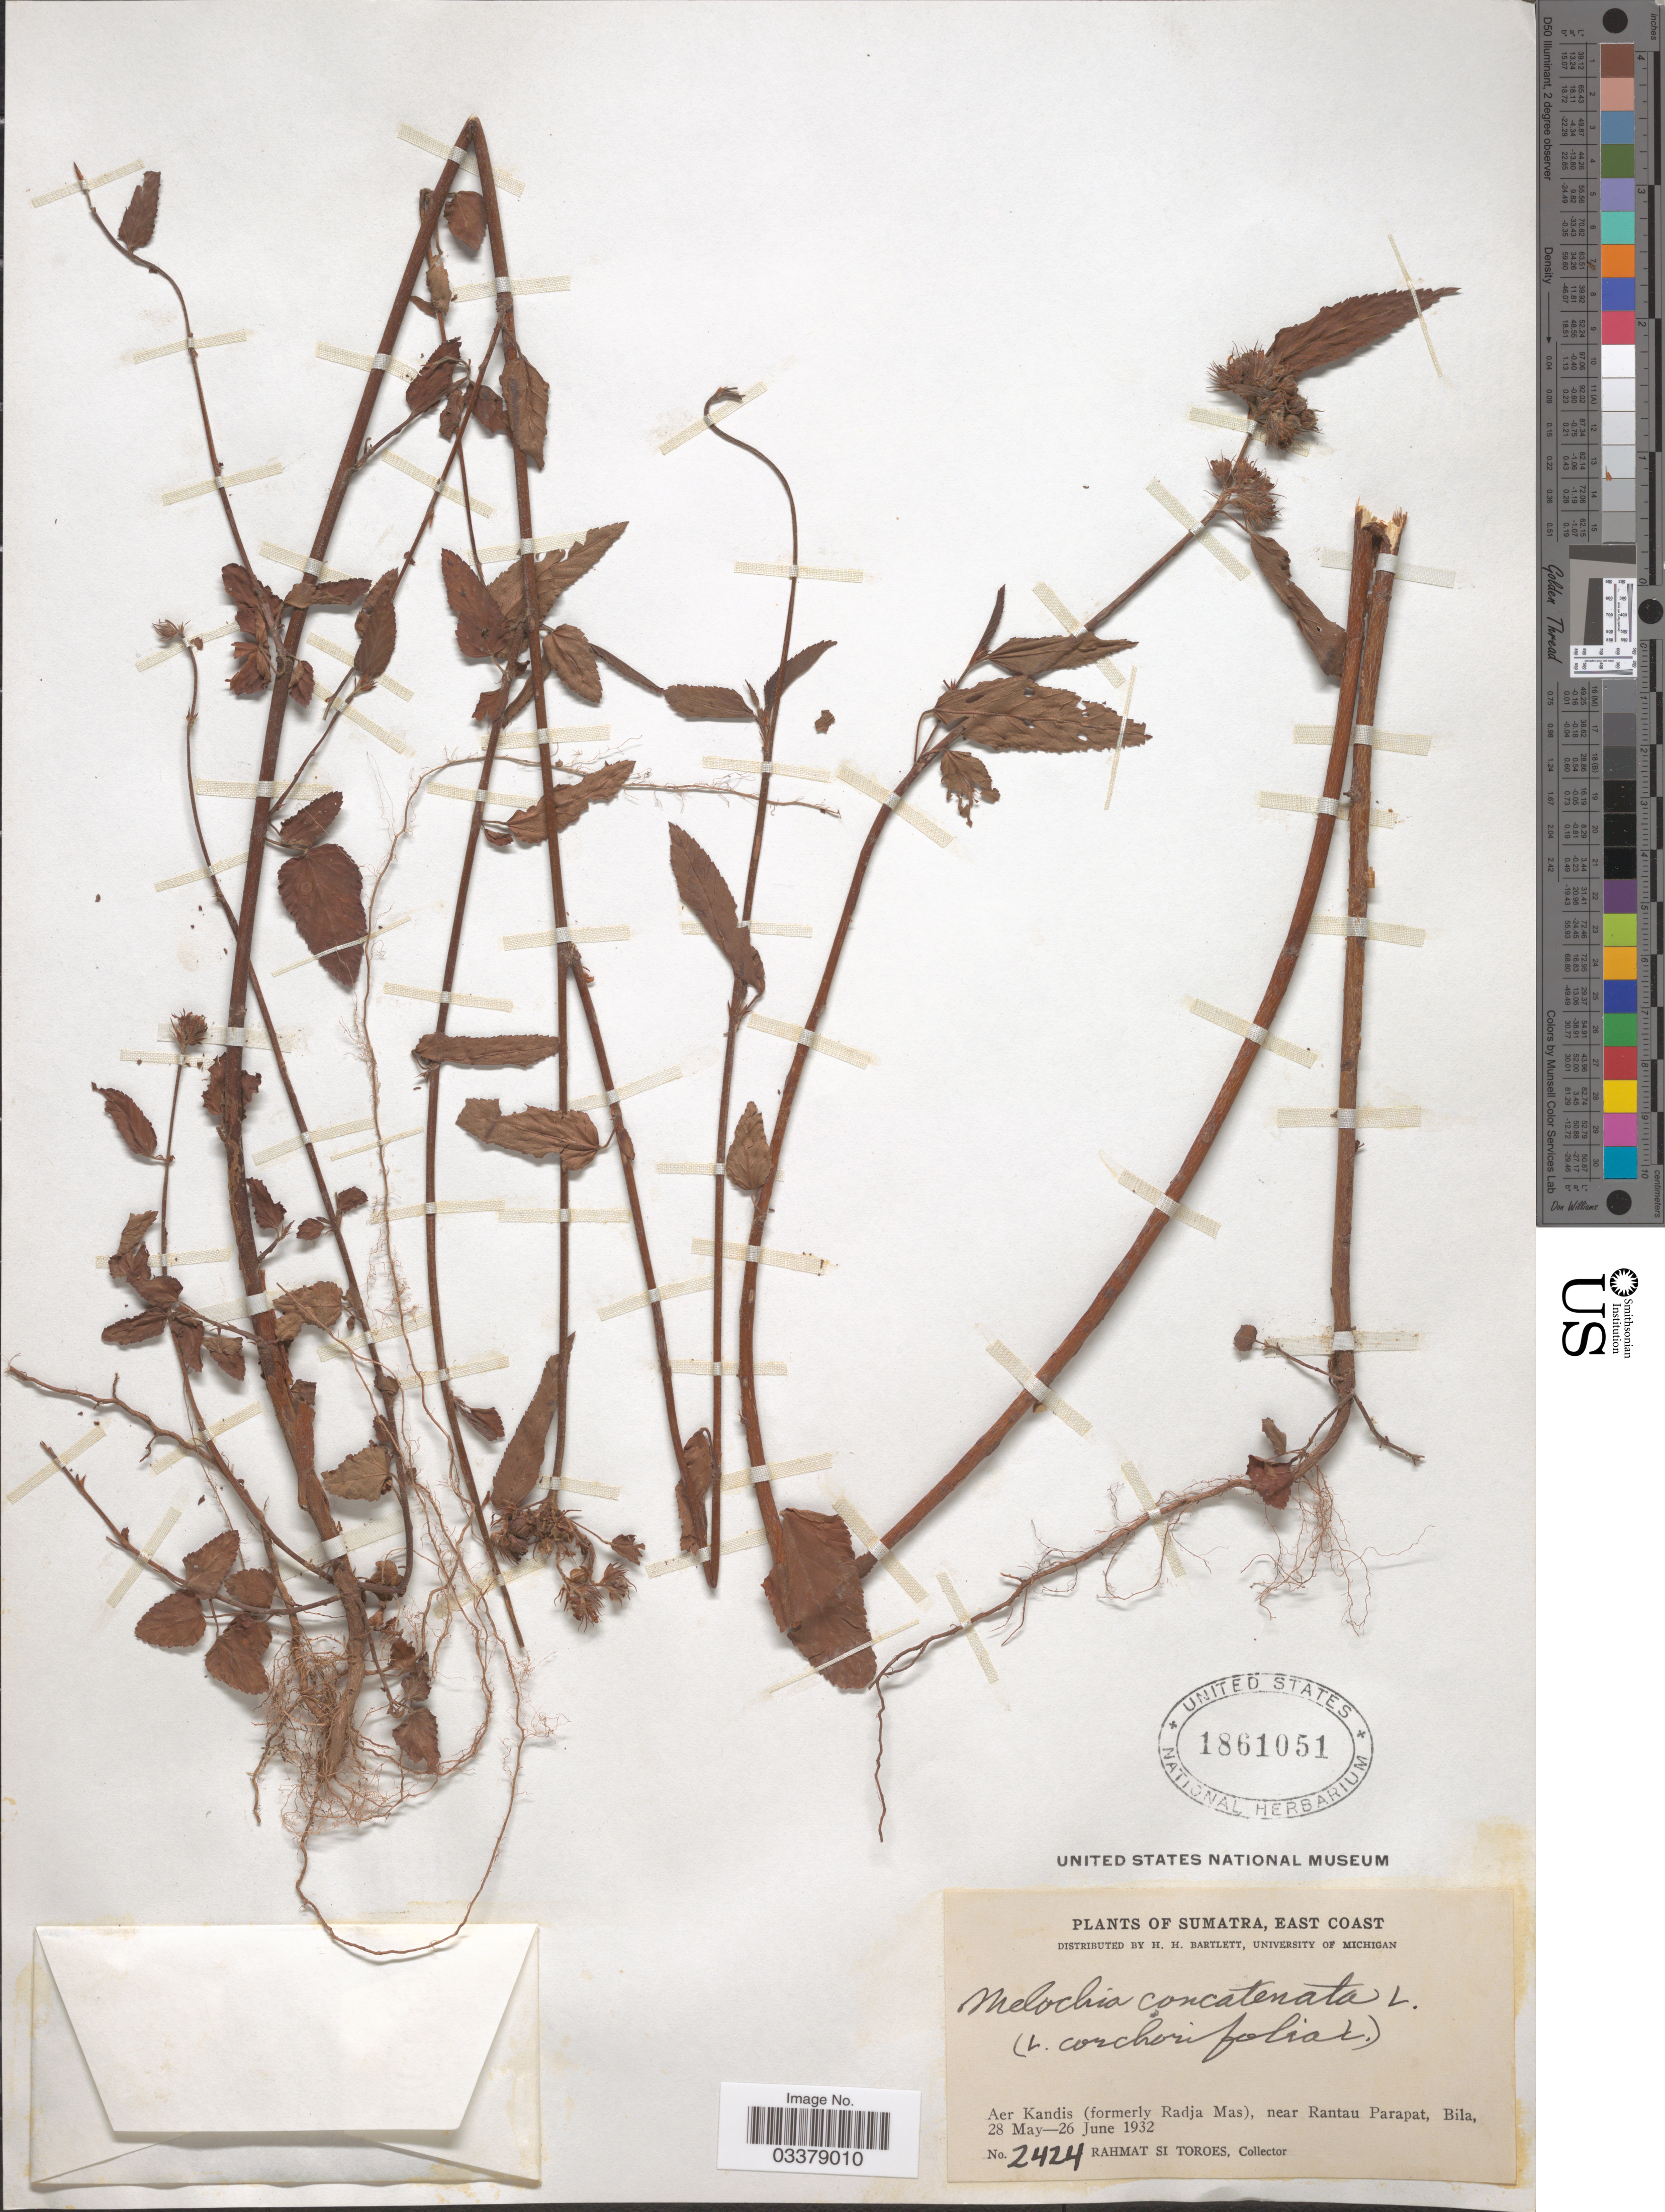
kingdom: Plantae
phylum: Tracheophyta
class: Magnoliopsida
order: Malvales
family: Malvaceae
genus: Melochia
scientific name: Melochia corchorifolia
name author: L.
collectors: Rahmat Si Boeea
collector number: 2424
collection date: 1932-05-28/1932-06-26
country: Indonesia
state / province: Sumatra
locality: East Coast, Aer Kandis (formerly Radja Mas), near Rantau Parapat, Bila.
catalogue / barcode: US 1861051